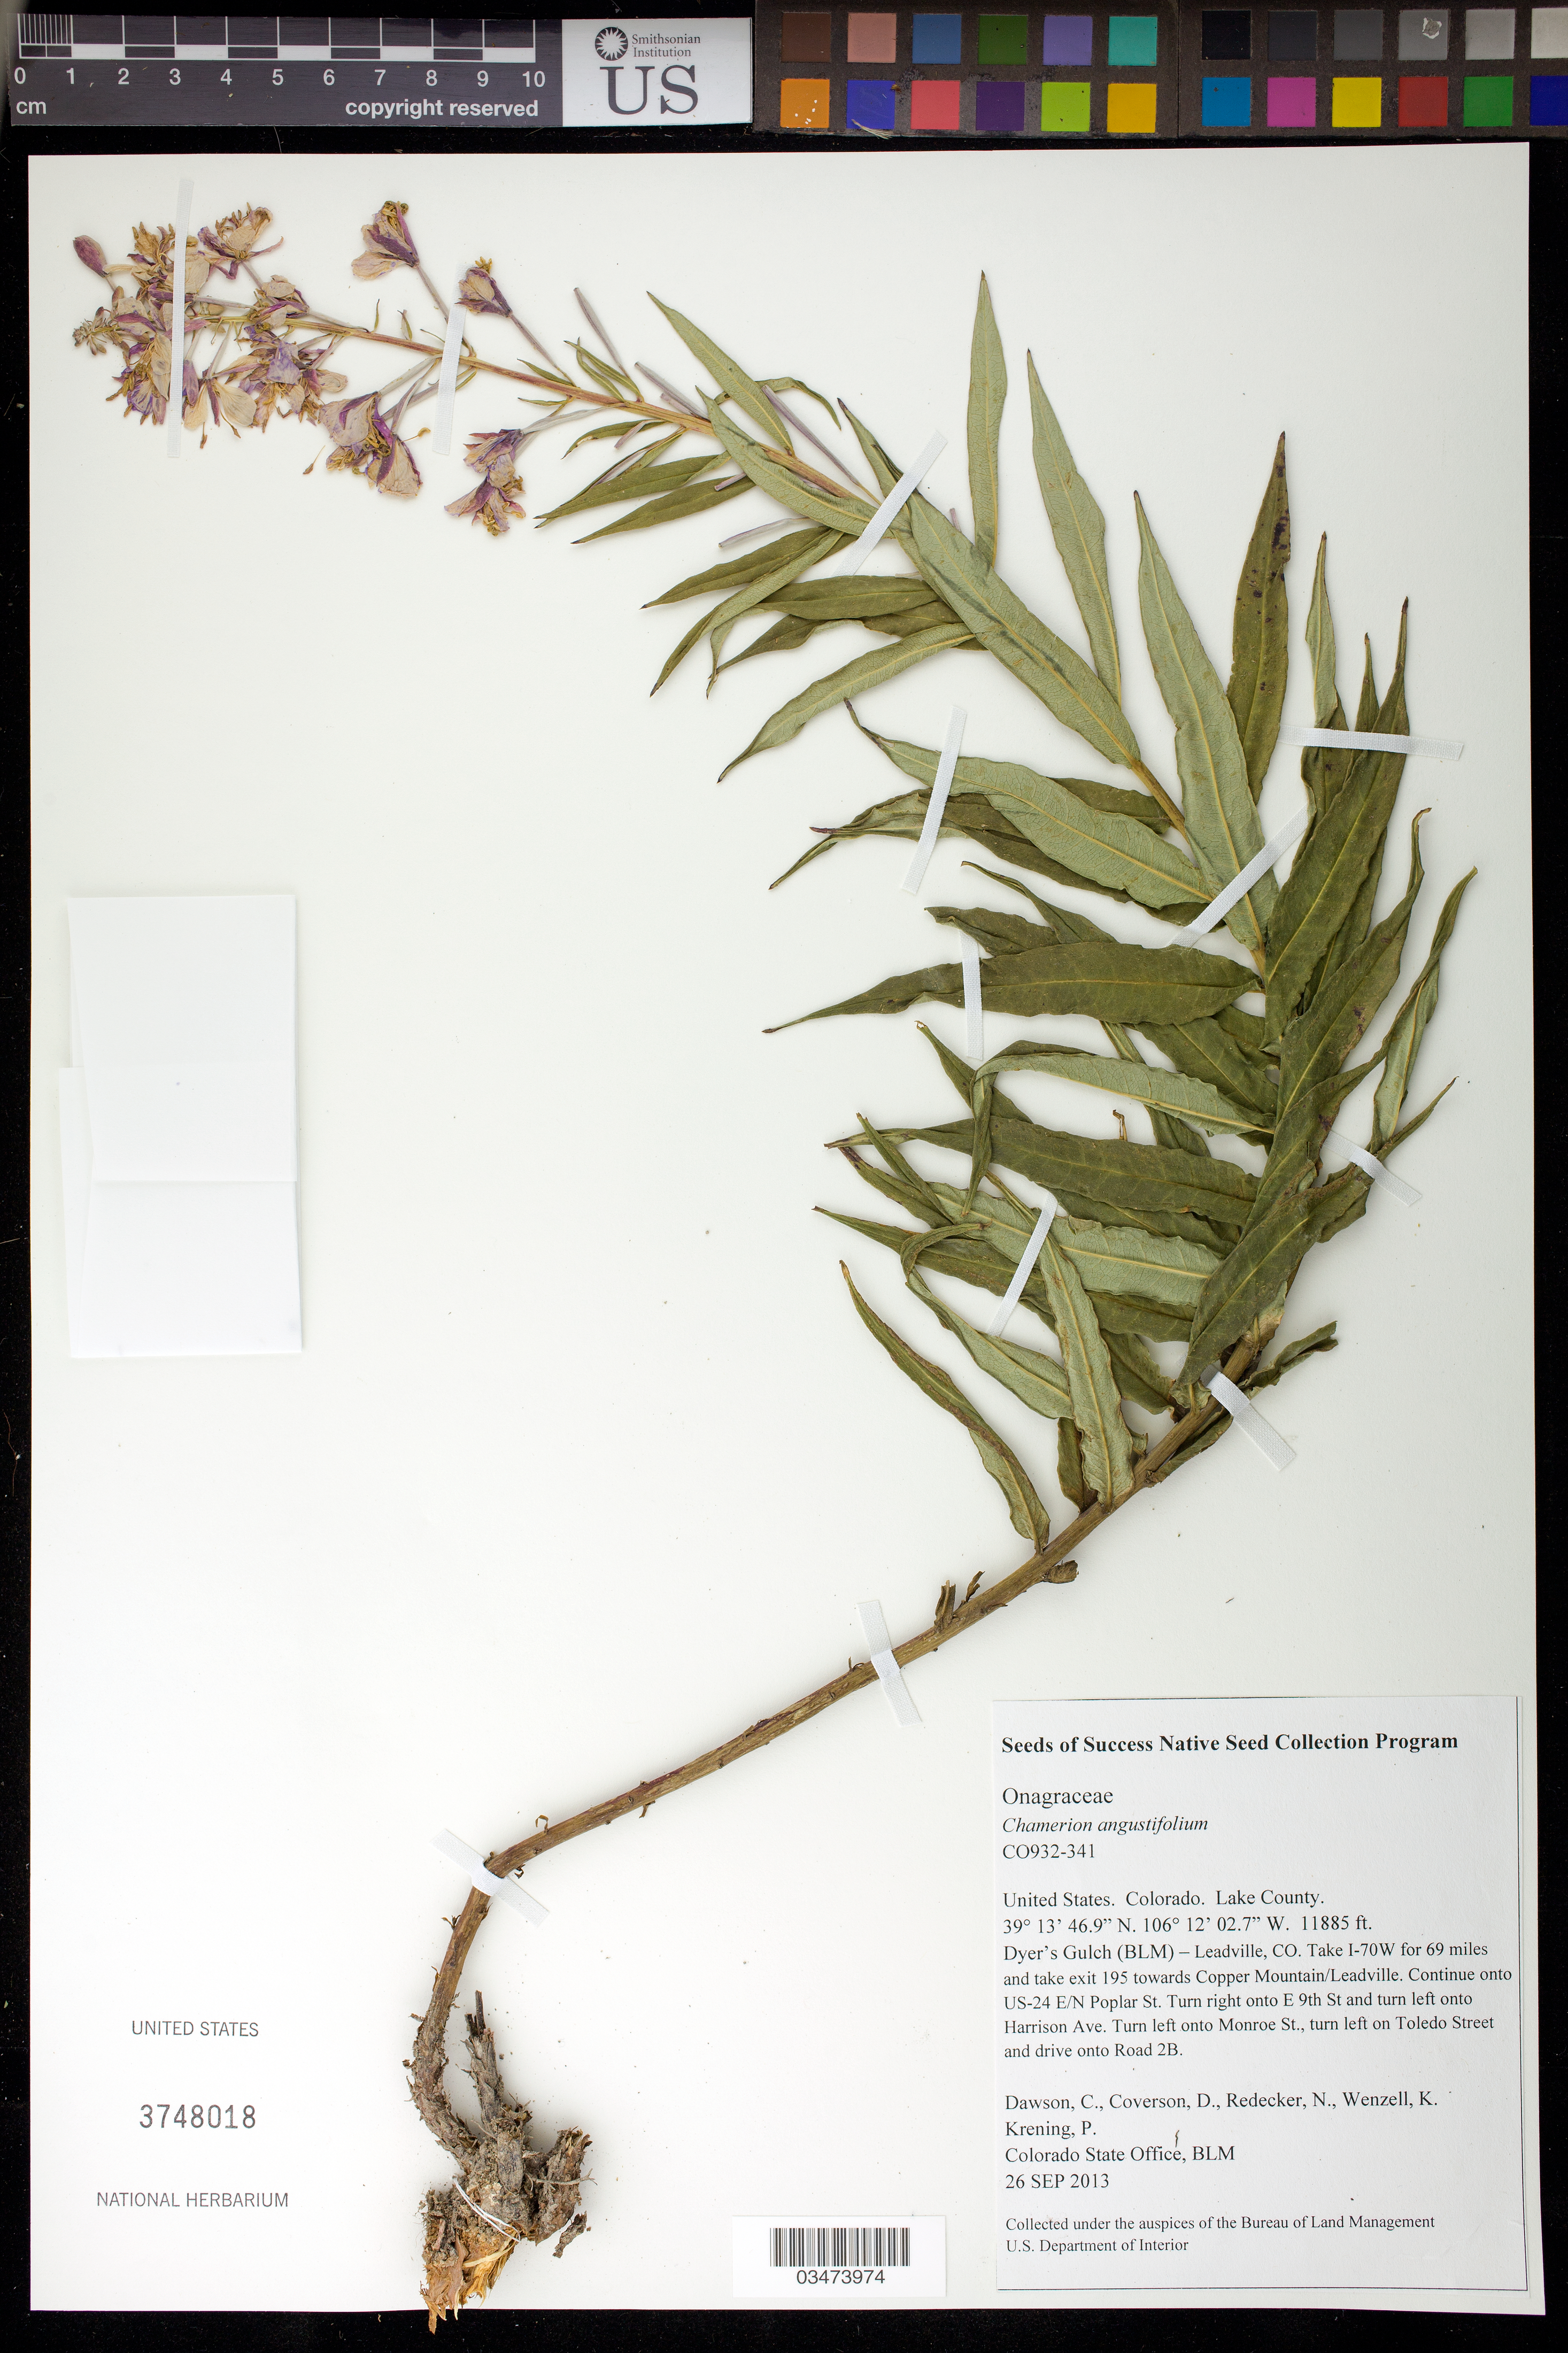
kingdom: Plantae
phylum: Tracheophyta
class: Magnoliopsida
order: Myrtales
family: Onagraceae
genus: Chamaenerion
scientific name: Chamaenerion angustifolium subsp. circumvagum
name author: (Mosquin) Moldenke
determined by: Wagner, W. L., (BOT), Smithsonian Institution - National Museum of Natural History (UNITED STATES)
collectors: C. Dawson, D. Coverson, N. Redecker, K. Wenzell & P. Krening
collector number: CO932-341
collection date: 2013-09-26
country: United States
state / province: Colorado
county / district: Lake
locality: Dyer's Gulch (BLM)-Leadville. Road 2B.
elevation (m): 3623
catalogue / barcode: US 3748018